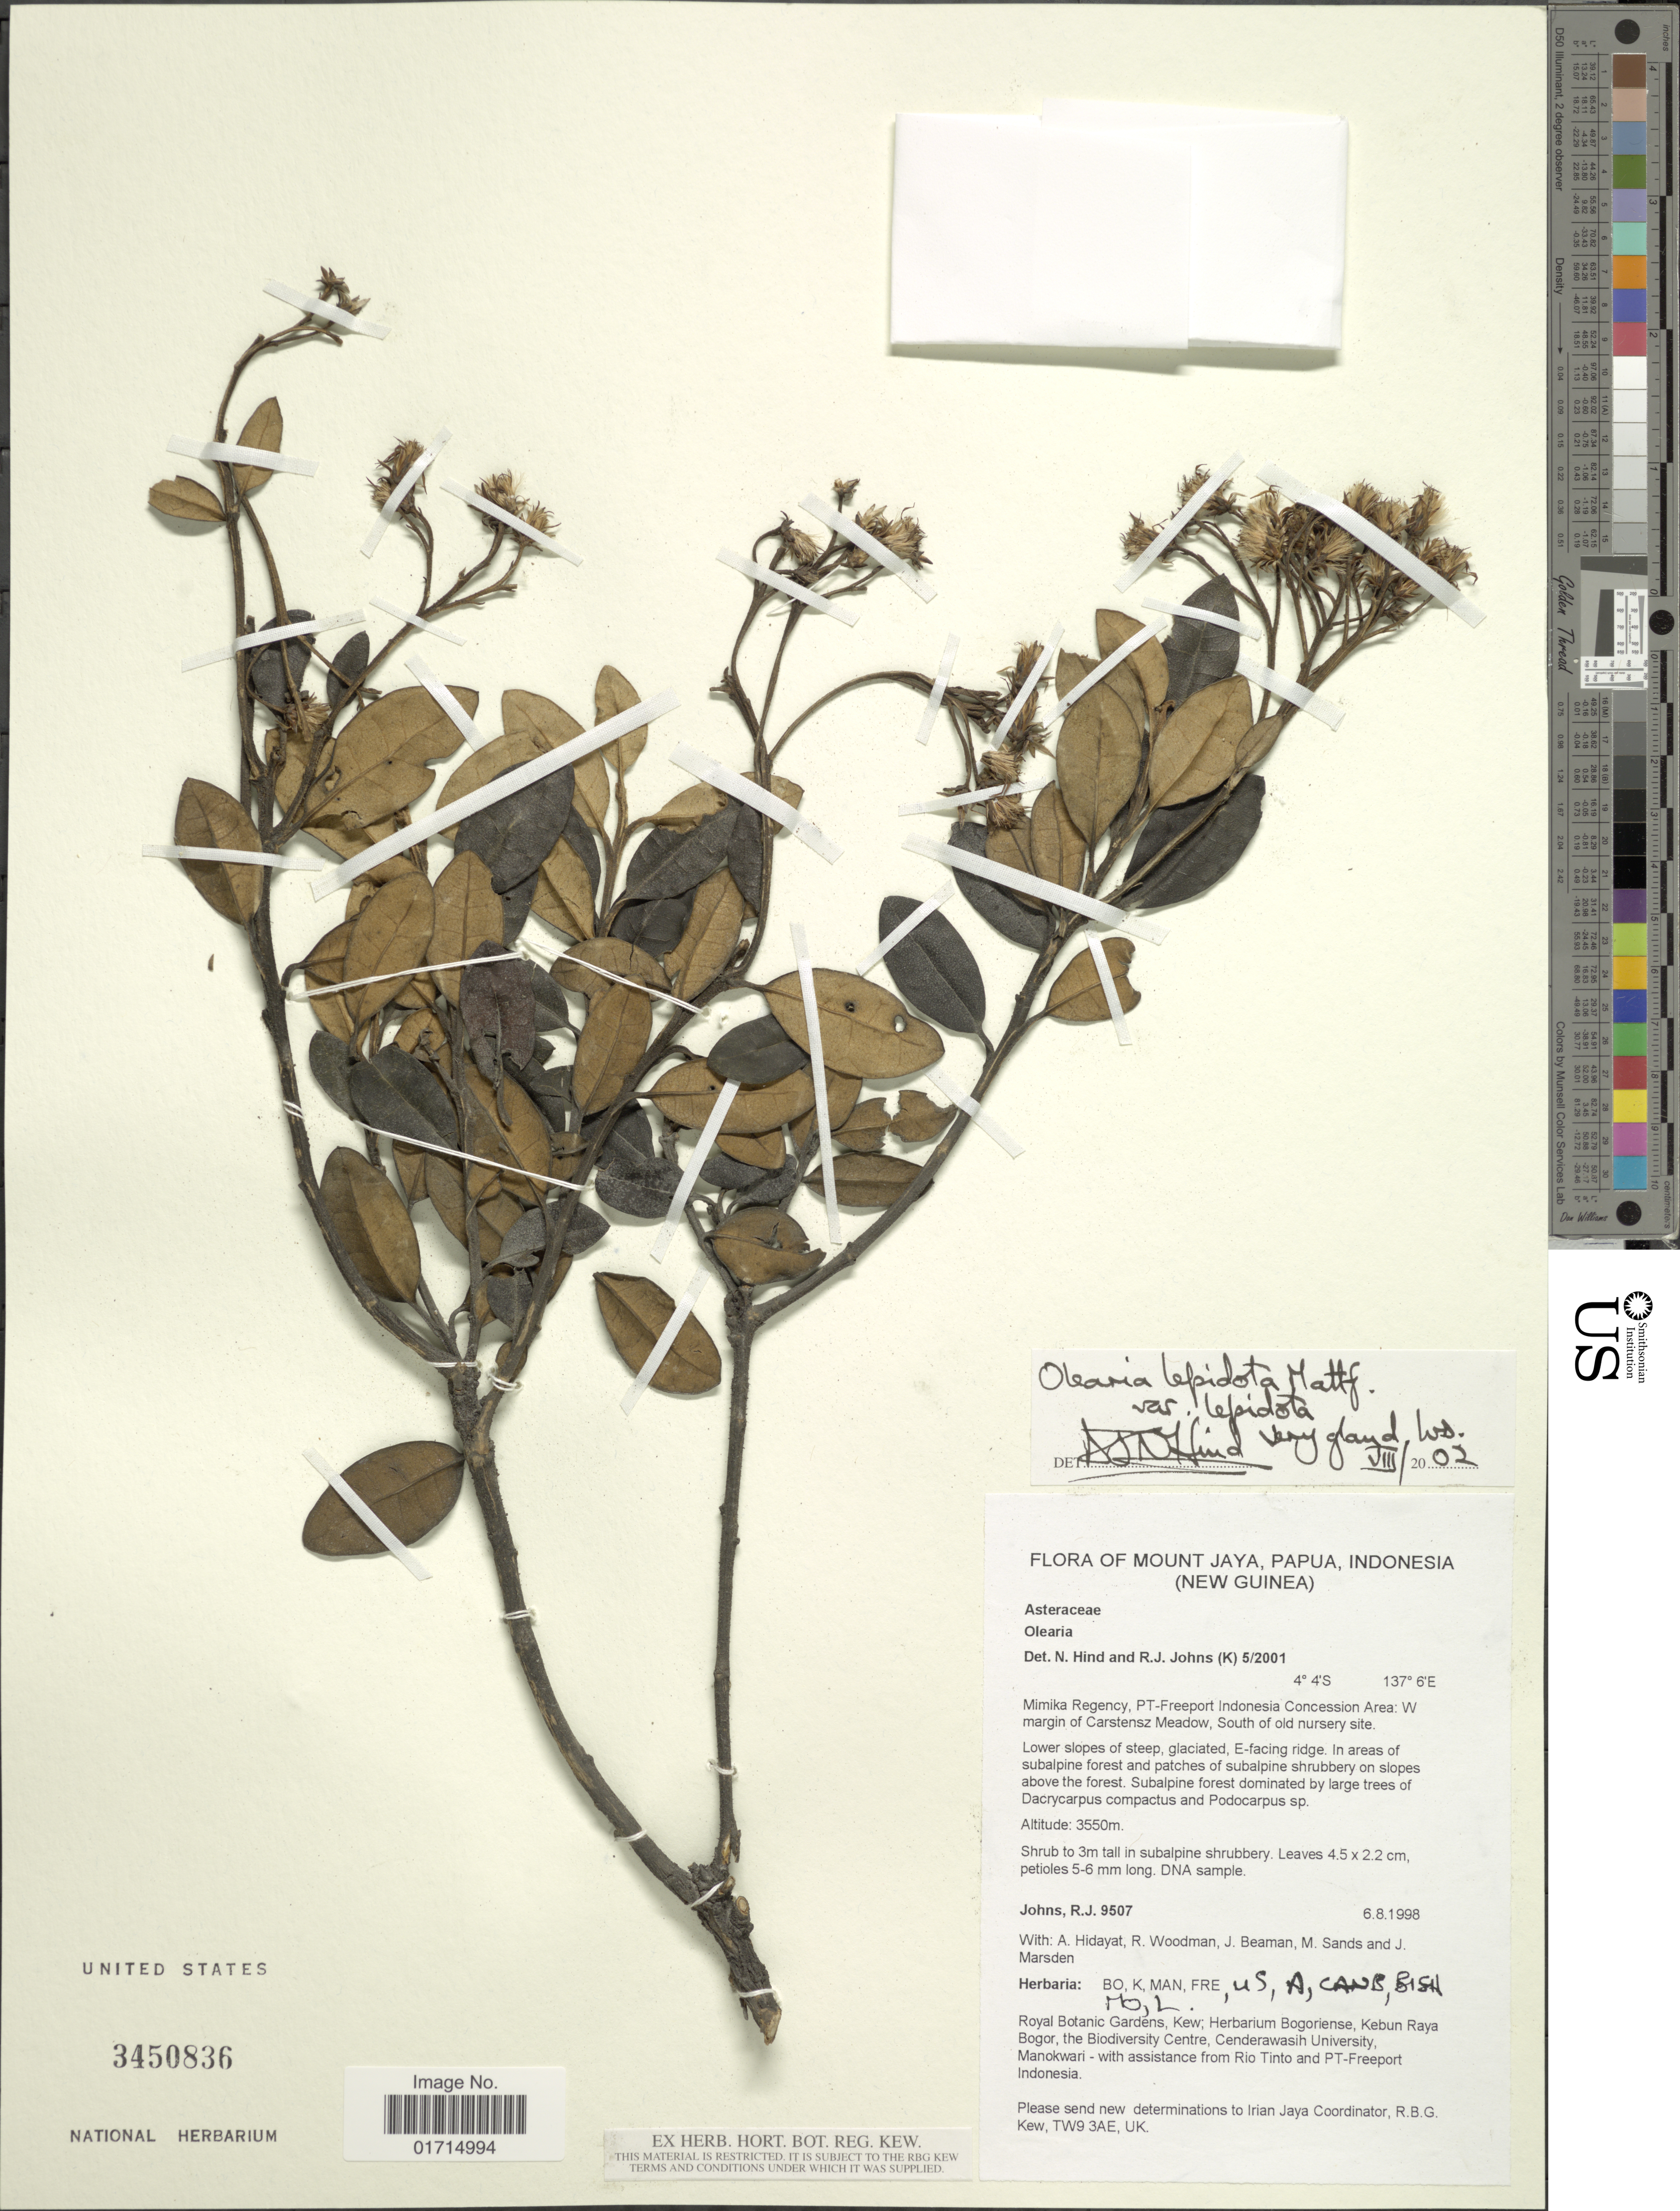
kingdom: Plantae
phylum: Tracheophyta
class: Magnoliopsida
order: Asterales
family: Asteraceae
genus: Olearia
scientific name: Olearia lepidota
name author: Mattf.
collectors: R. Johns, A. Hidayat, R. Woodman & J. H. Beaman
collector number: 9507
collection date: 1998-08-06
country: Indonesia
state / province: Papua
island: New Guinea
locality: Mount Jaya, papua Indonesia (New Guinea). Mimika Regency, PT-Freeport Indonesia Concession Area: W margin of Carstensz Meadow, South of old nursery site. Lower slope of steep, glaciated, E-facing ridge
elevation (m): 3550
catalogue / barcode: US 3450836